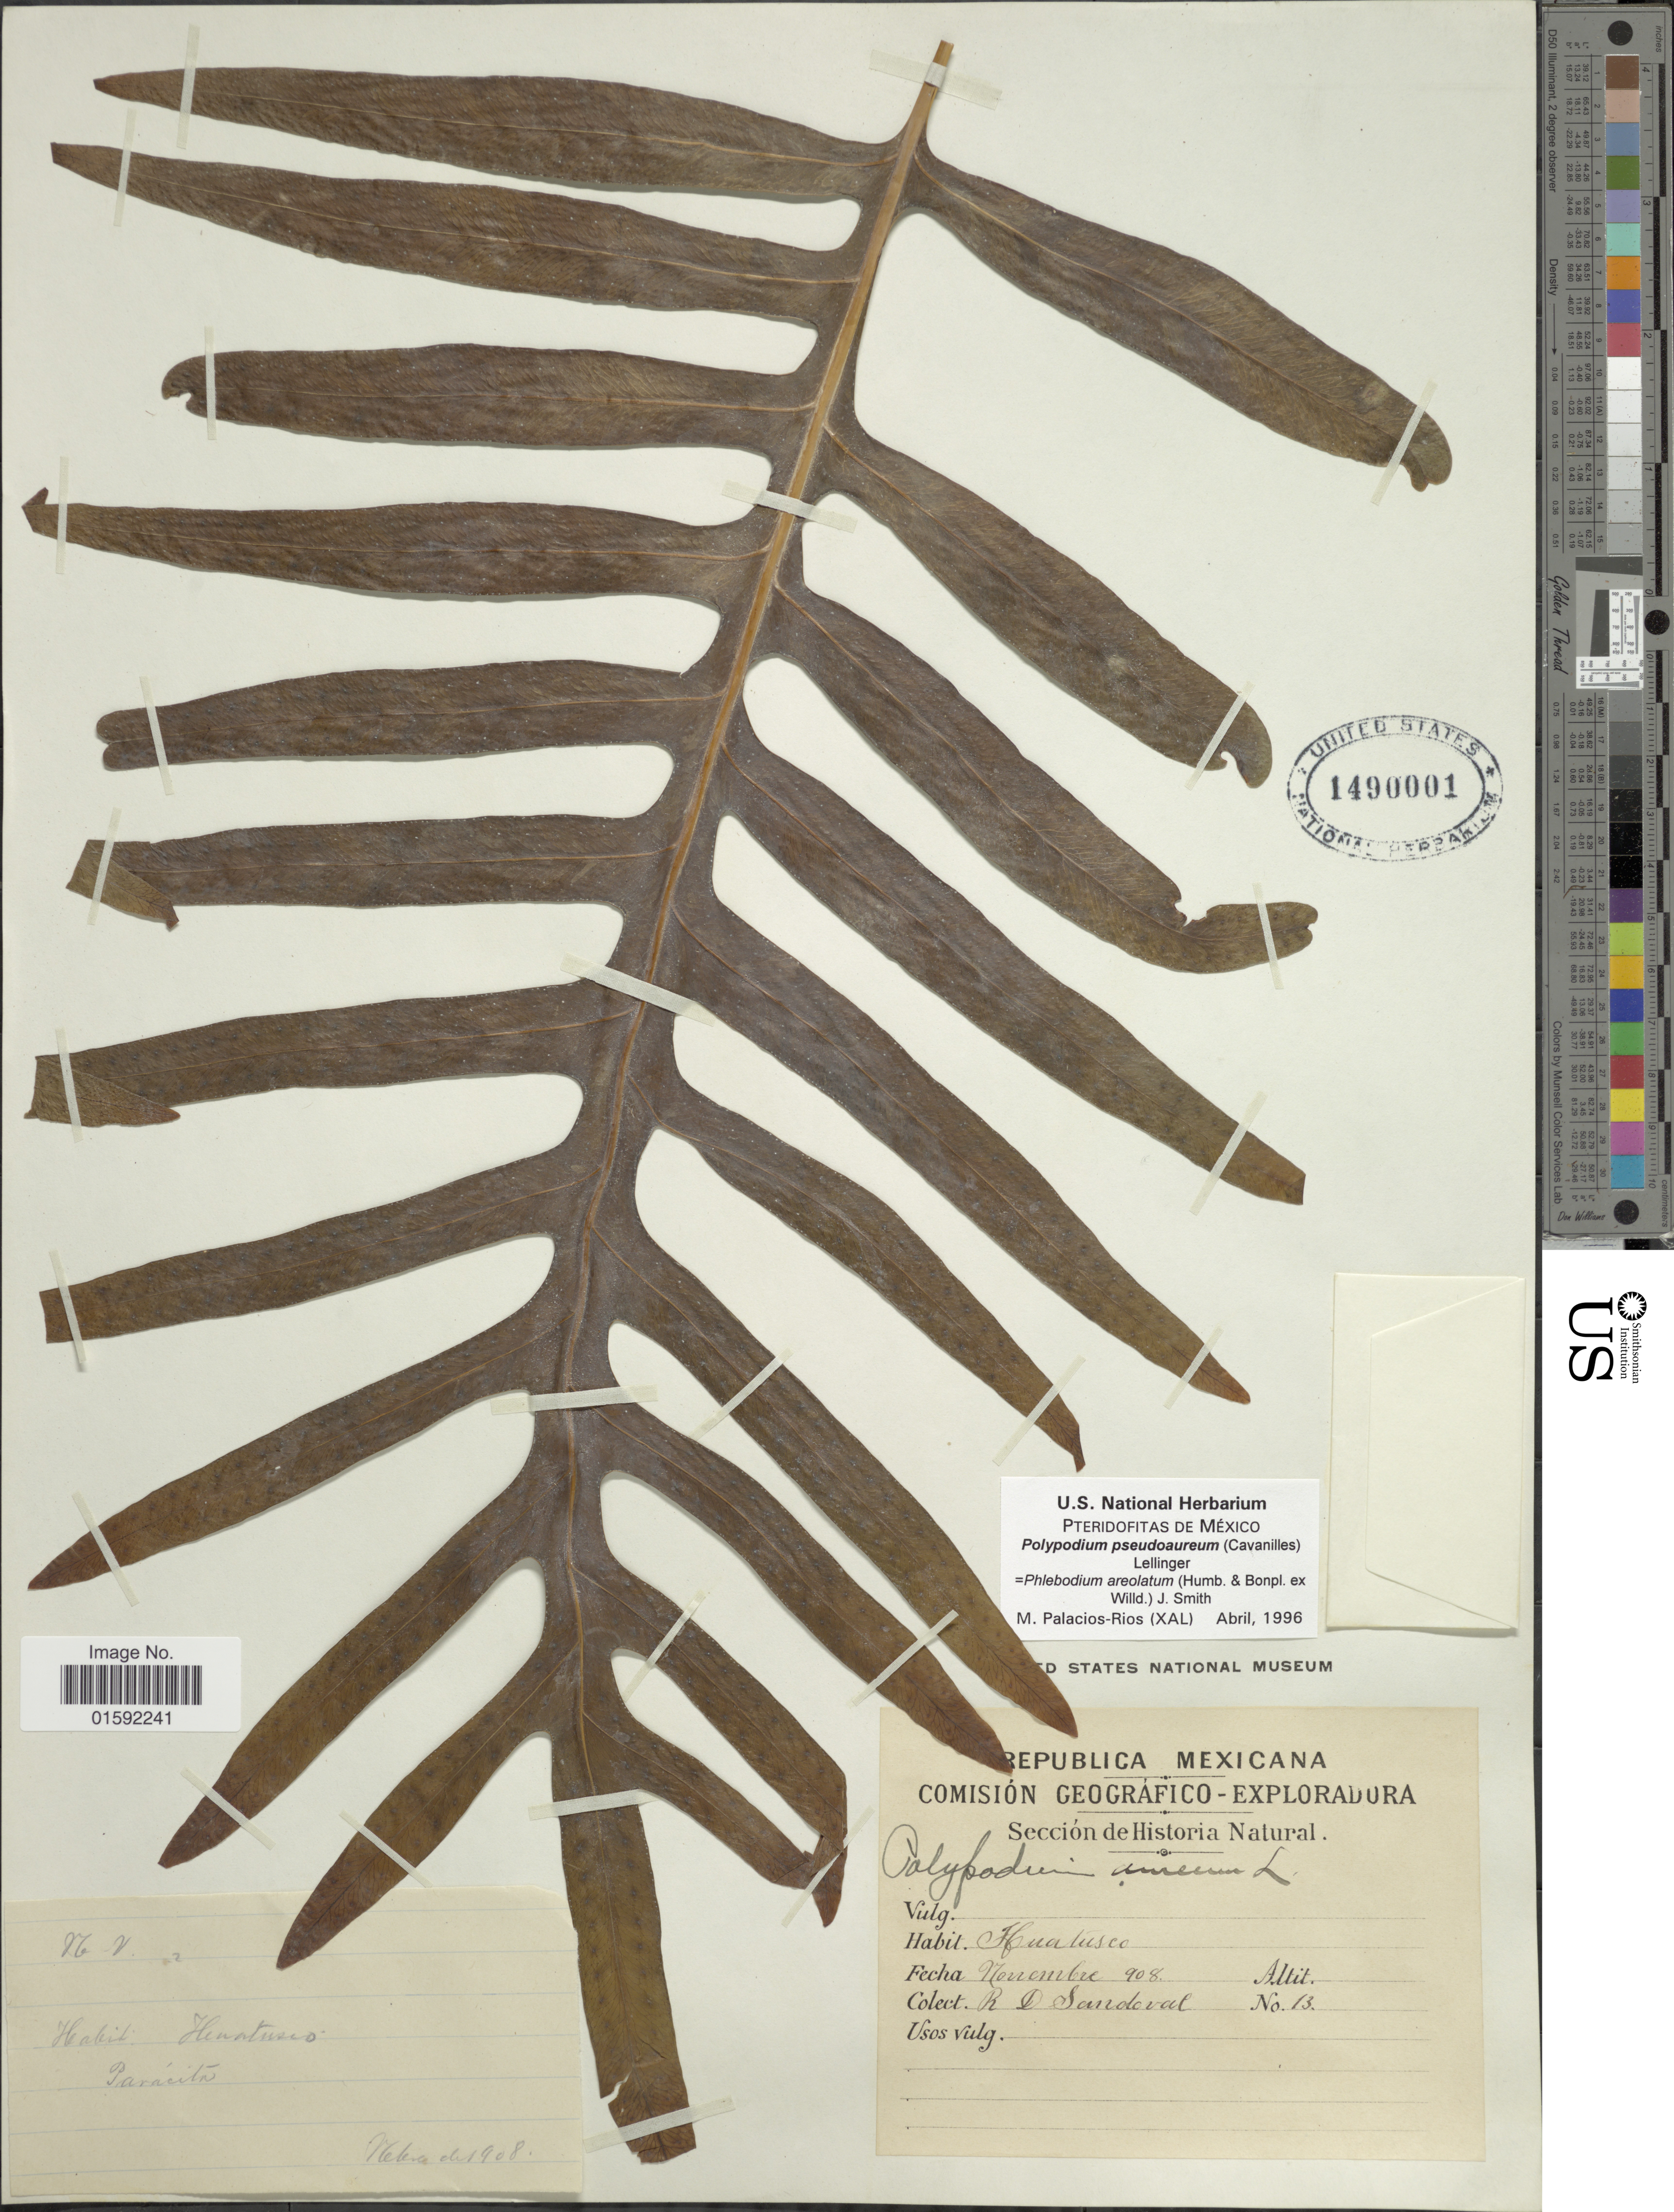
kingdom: Plantae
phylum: Tracheophyta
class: Polypodiopsida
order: Polypodiales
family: Polypodiaceae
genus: Phlebodium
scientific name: Phlebodium pseudoaureum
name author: (Cav.) Lellinger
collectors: R. D. Sandoval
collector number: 13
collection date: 1908-11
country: Mexico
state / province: Veracruz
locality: Huatusco, Paracita. [interpreted]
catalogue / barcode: US 1490001